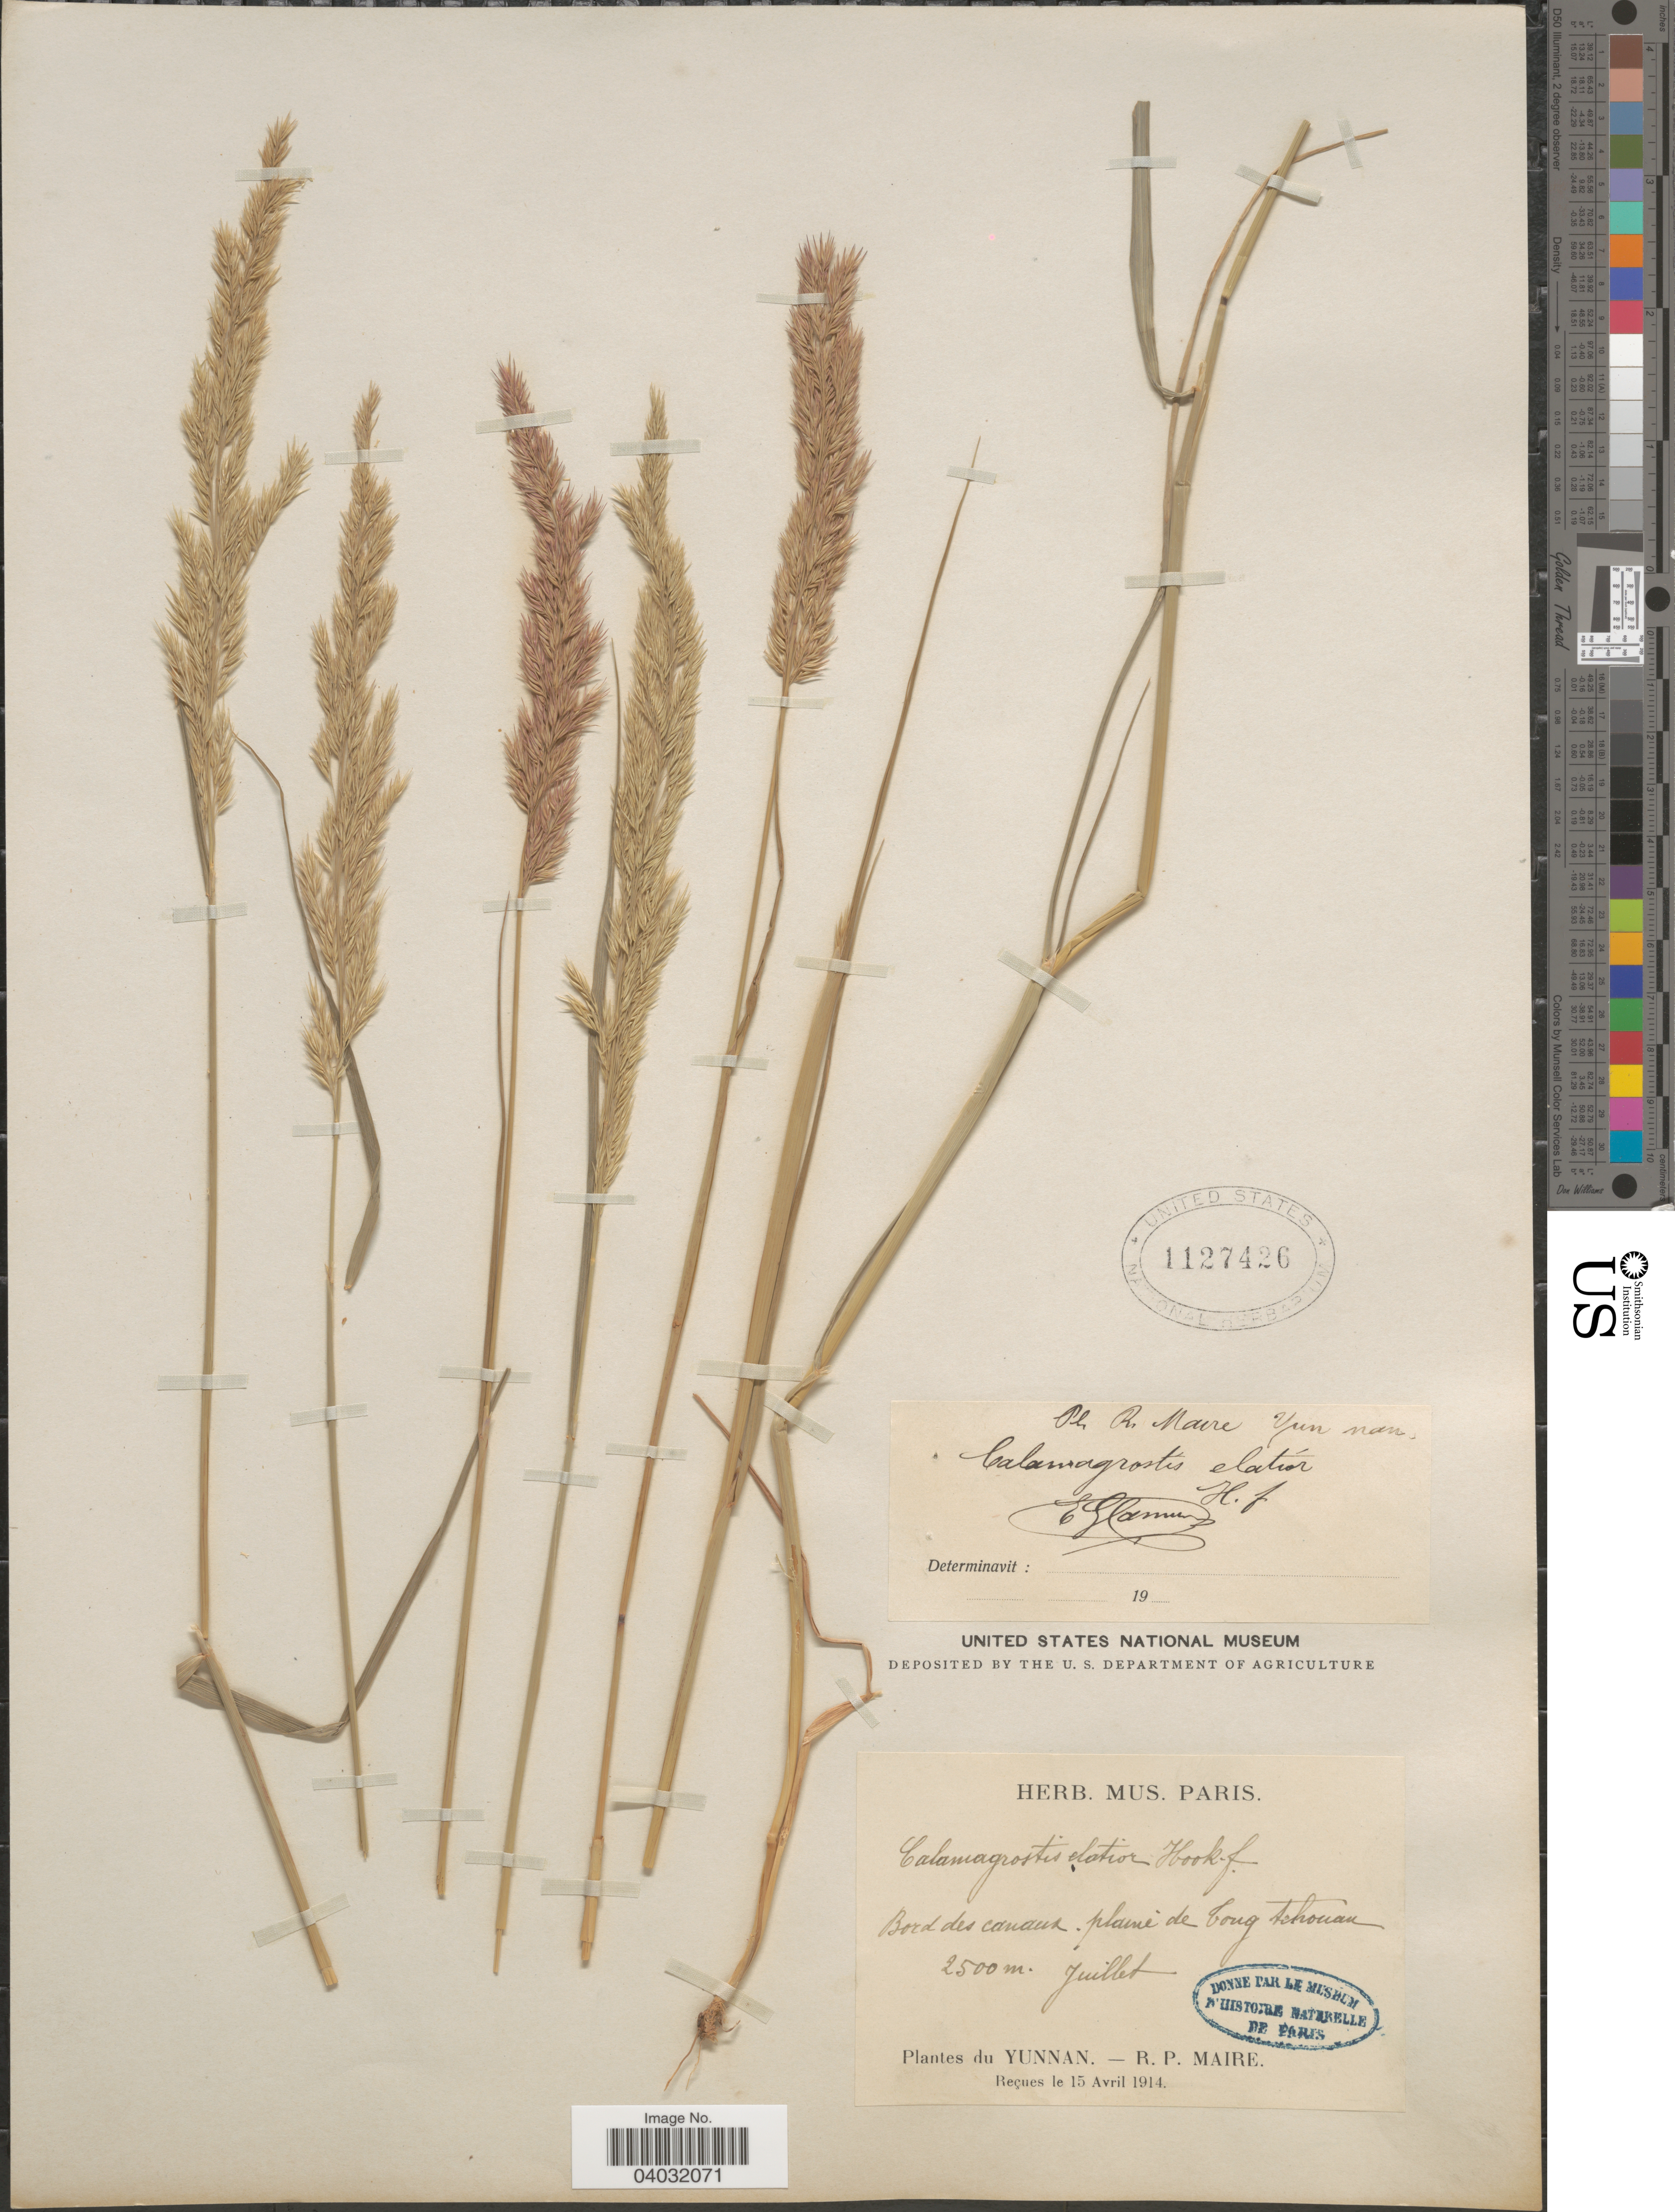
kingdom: Plantae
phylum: Tracheophyta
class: Liliopsida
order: Poales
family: Poaceae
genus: Calamagrostis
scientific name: Calamagrostis epigeios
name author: (L.) Roth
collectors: R.-P. Maire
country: China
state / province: Yunnan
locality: Bord des canaux. Plaine de Tong Tchouan.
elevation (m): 2500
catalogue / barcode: US 1127426